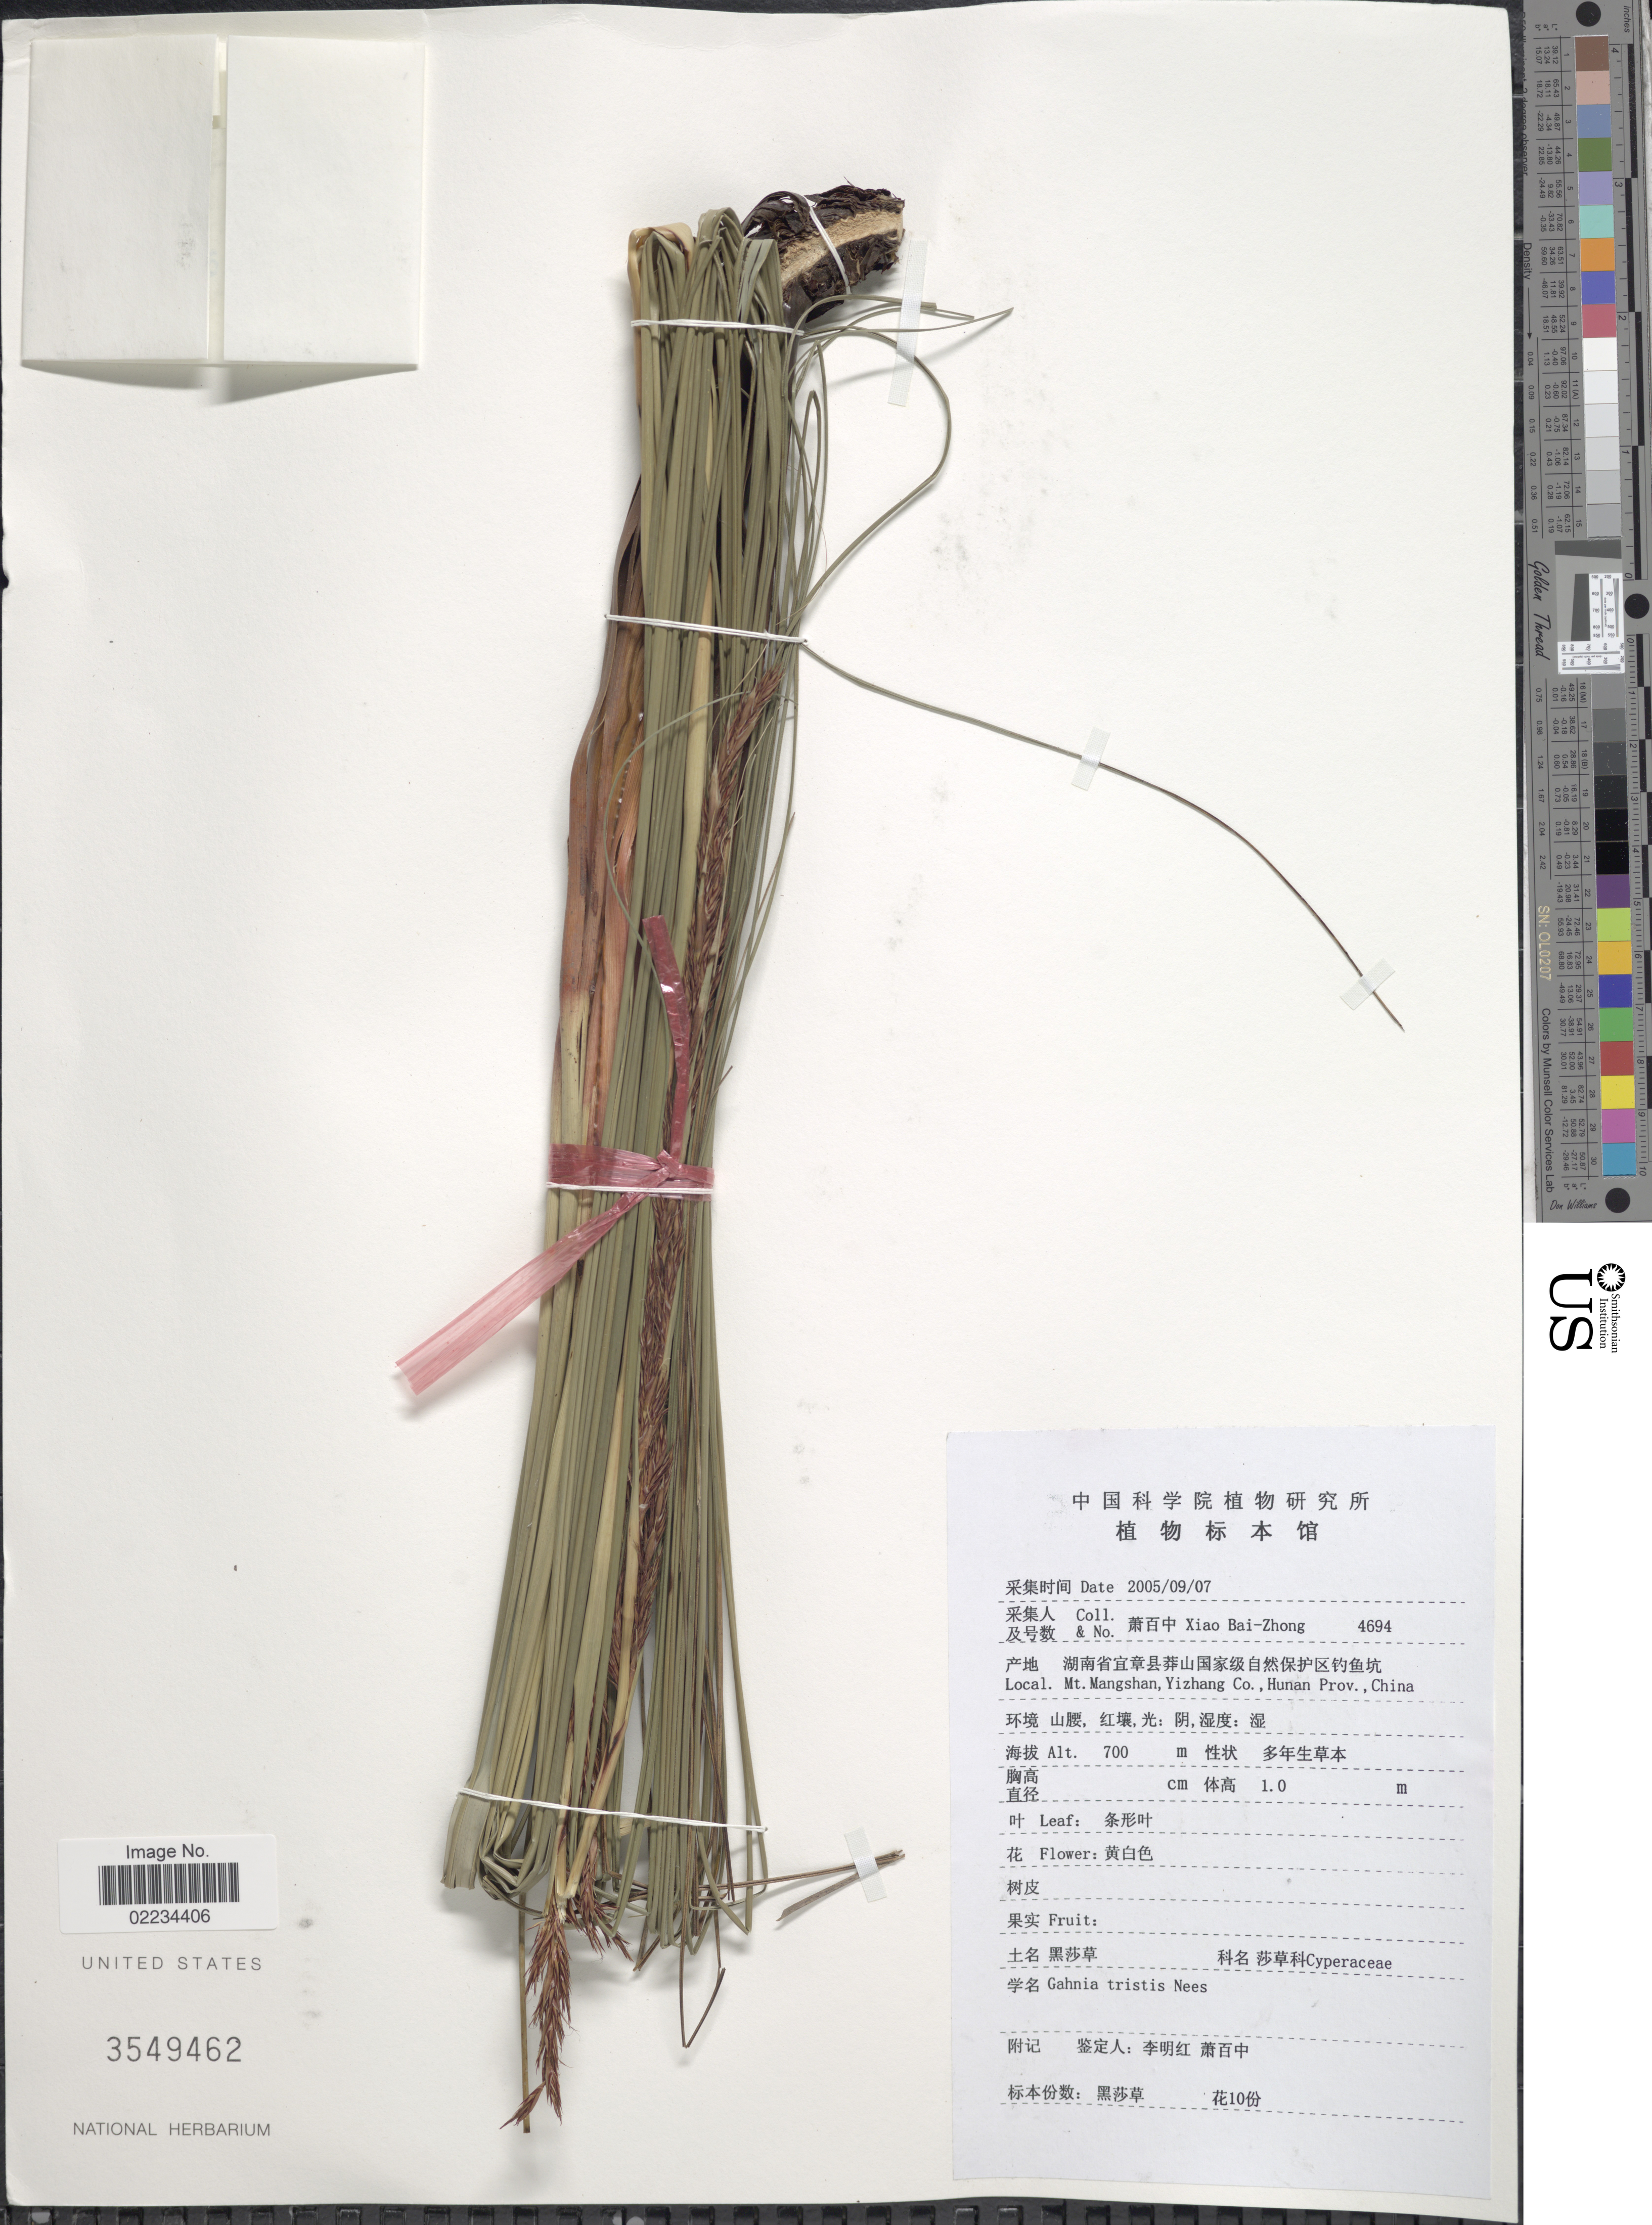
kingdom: Plantae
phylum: Tracheophyta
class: Liliopsida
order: Poales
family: Cyperaceae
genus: Gahnia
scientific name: Gahnia tristis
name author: Nees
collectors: B. Z. Xiao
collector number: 4694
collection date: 2005-09-07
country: China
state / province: Hunan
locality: Mt Mangshan, Yizhang Co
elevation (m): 700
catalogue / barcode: US 3549462